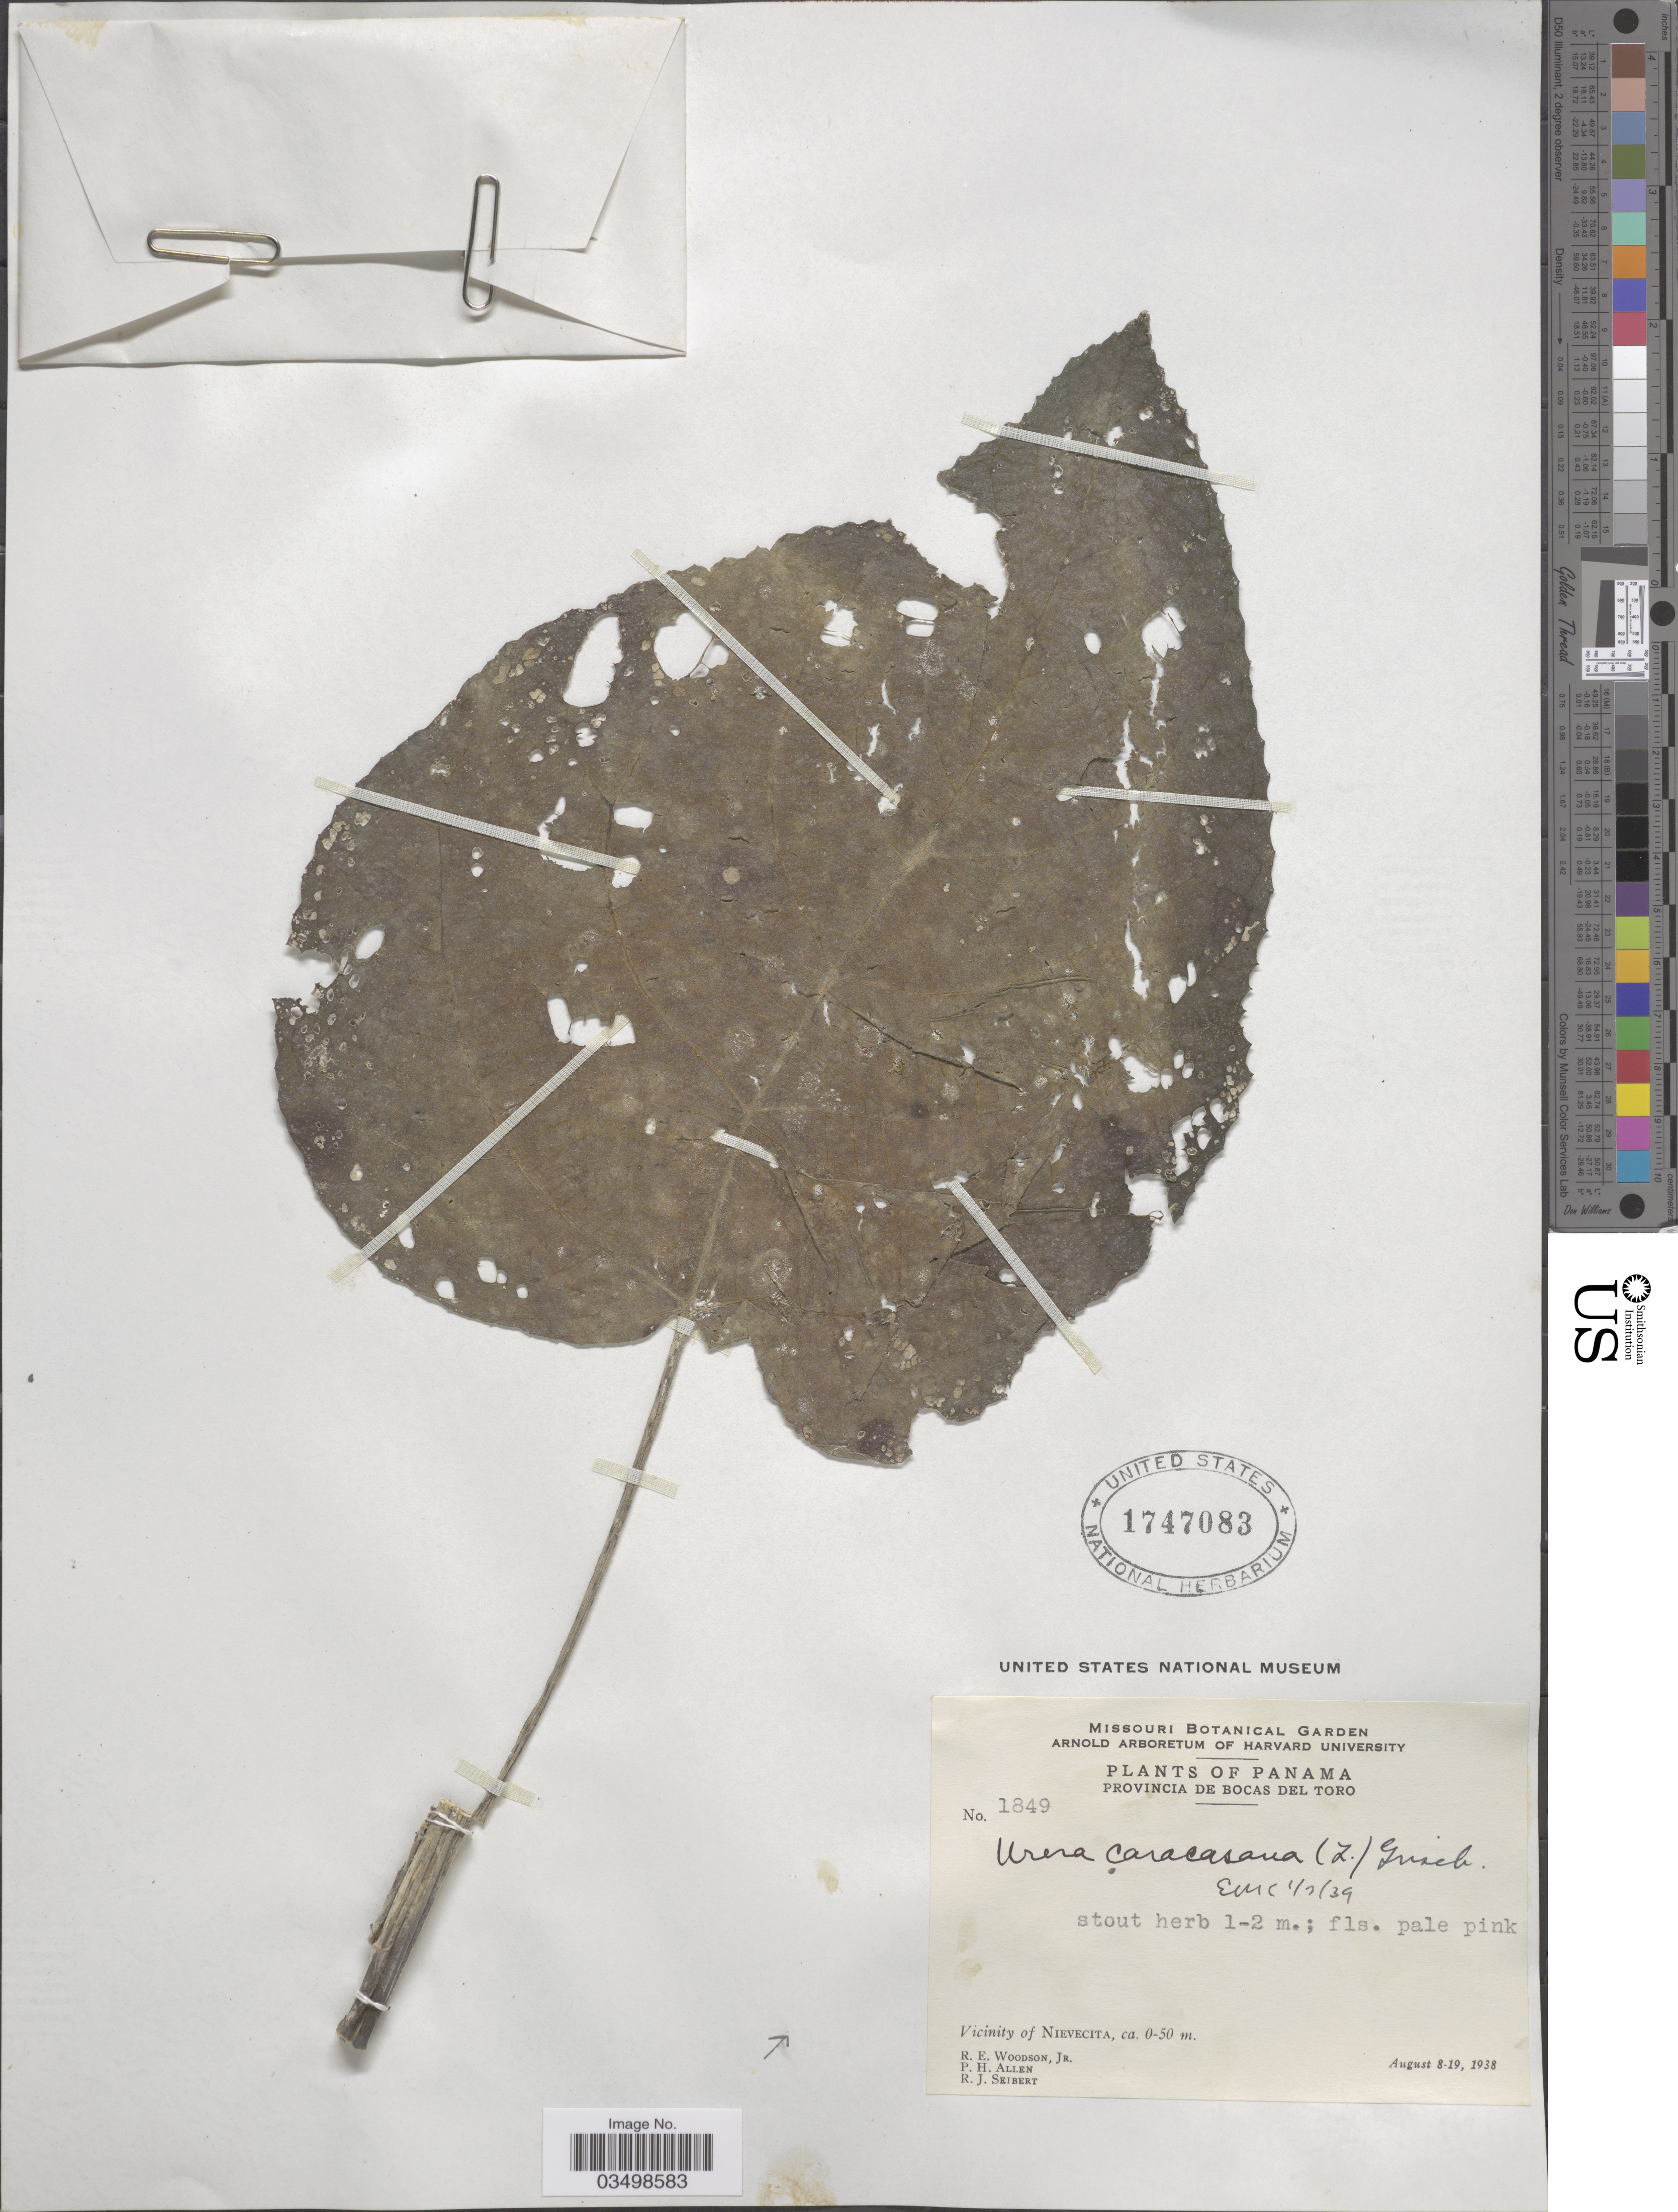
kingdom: Plantae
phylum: Tracheophyta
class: Magnoliopsida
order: Rosales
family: Urticaceae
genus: Urera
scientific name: Urera caracasana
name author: (Jacq.) Gaudich. ex Griseb.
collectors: R. E. Woodson, P. H. Allen & R. J. Seibert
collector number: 1849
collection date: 1938-08-08/1938-08-19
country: Panama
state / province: Bocas del Toro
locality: Vicinity of Nievecita.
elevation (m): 0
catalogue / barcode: US 1747083